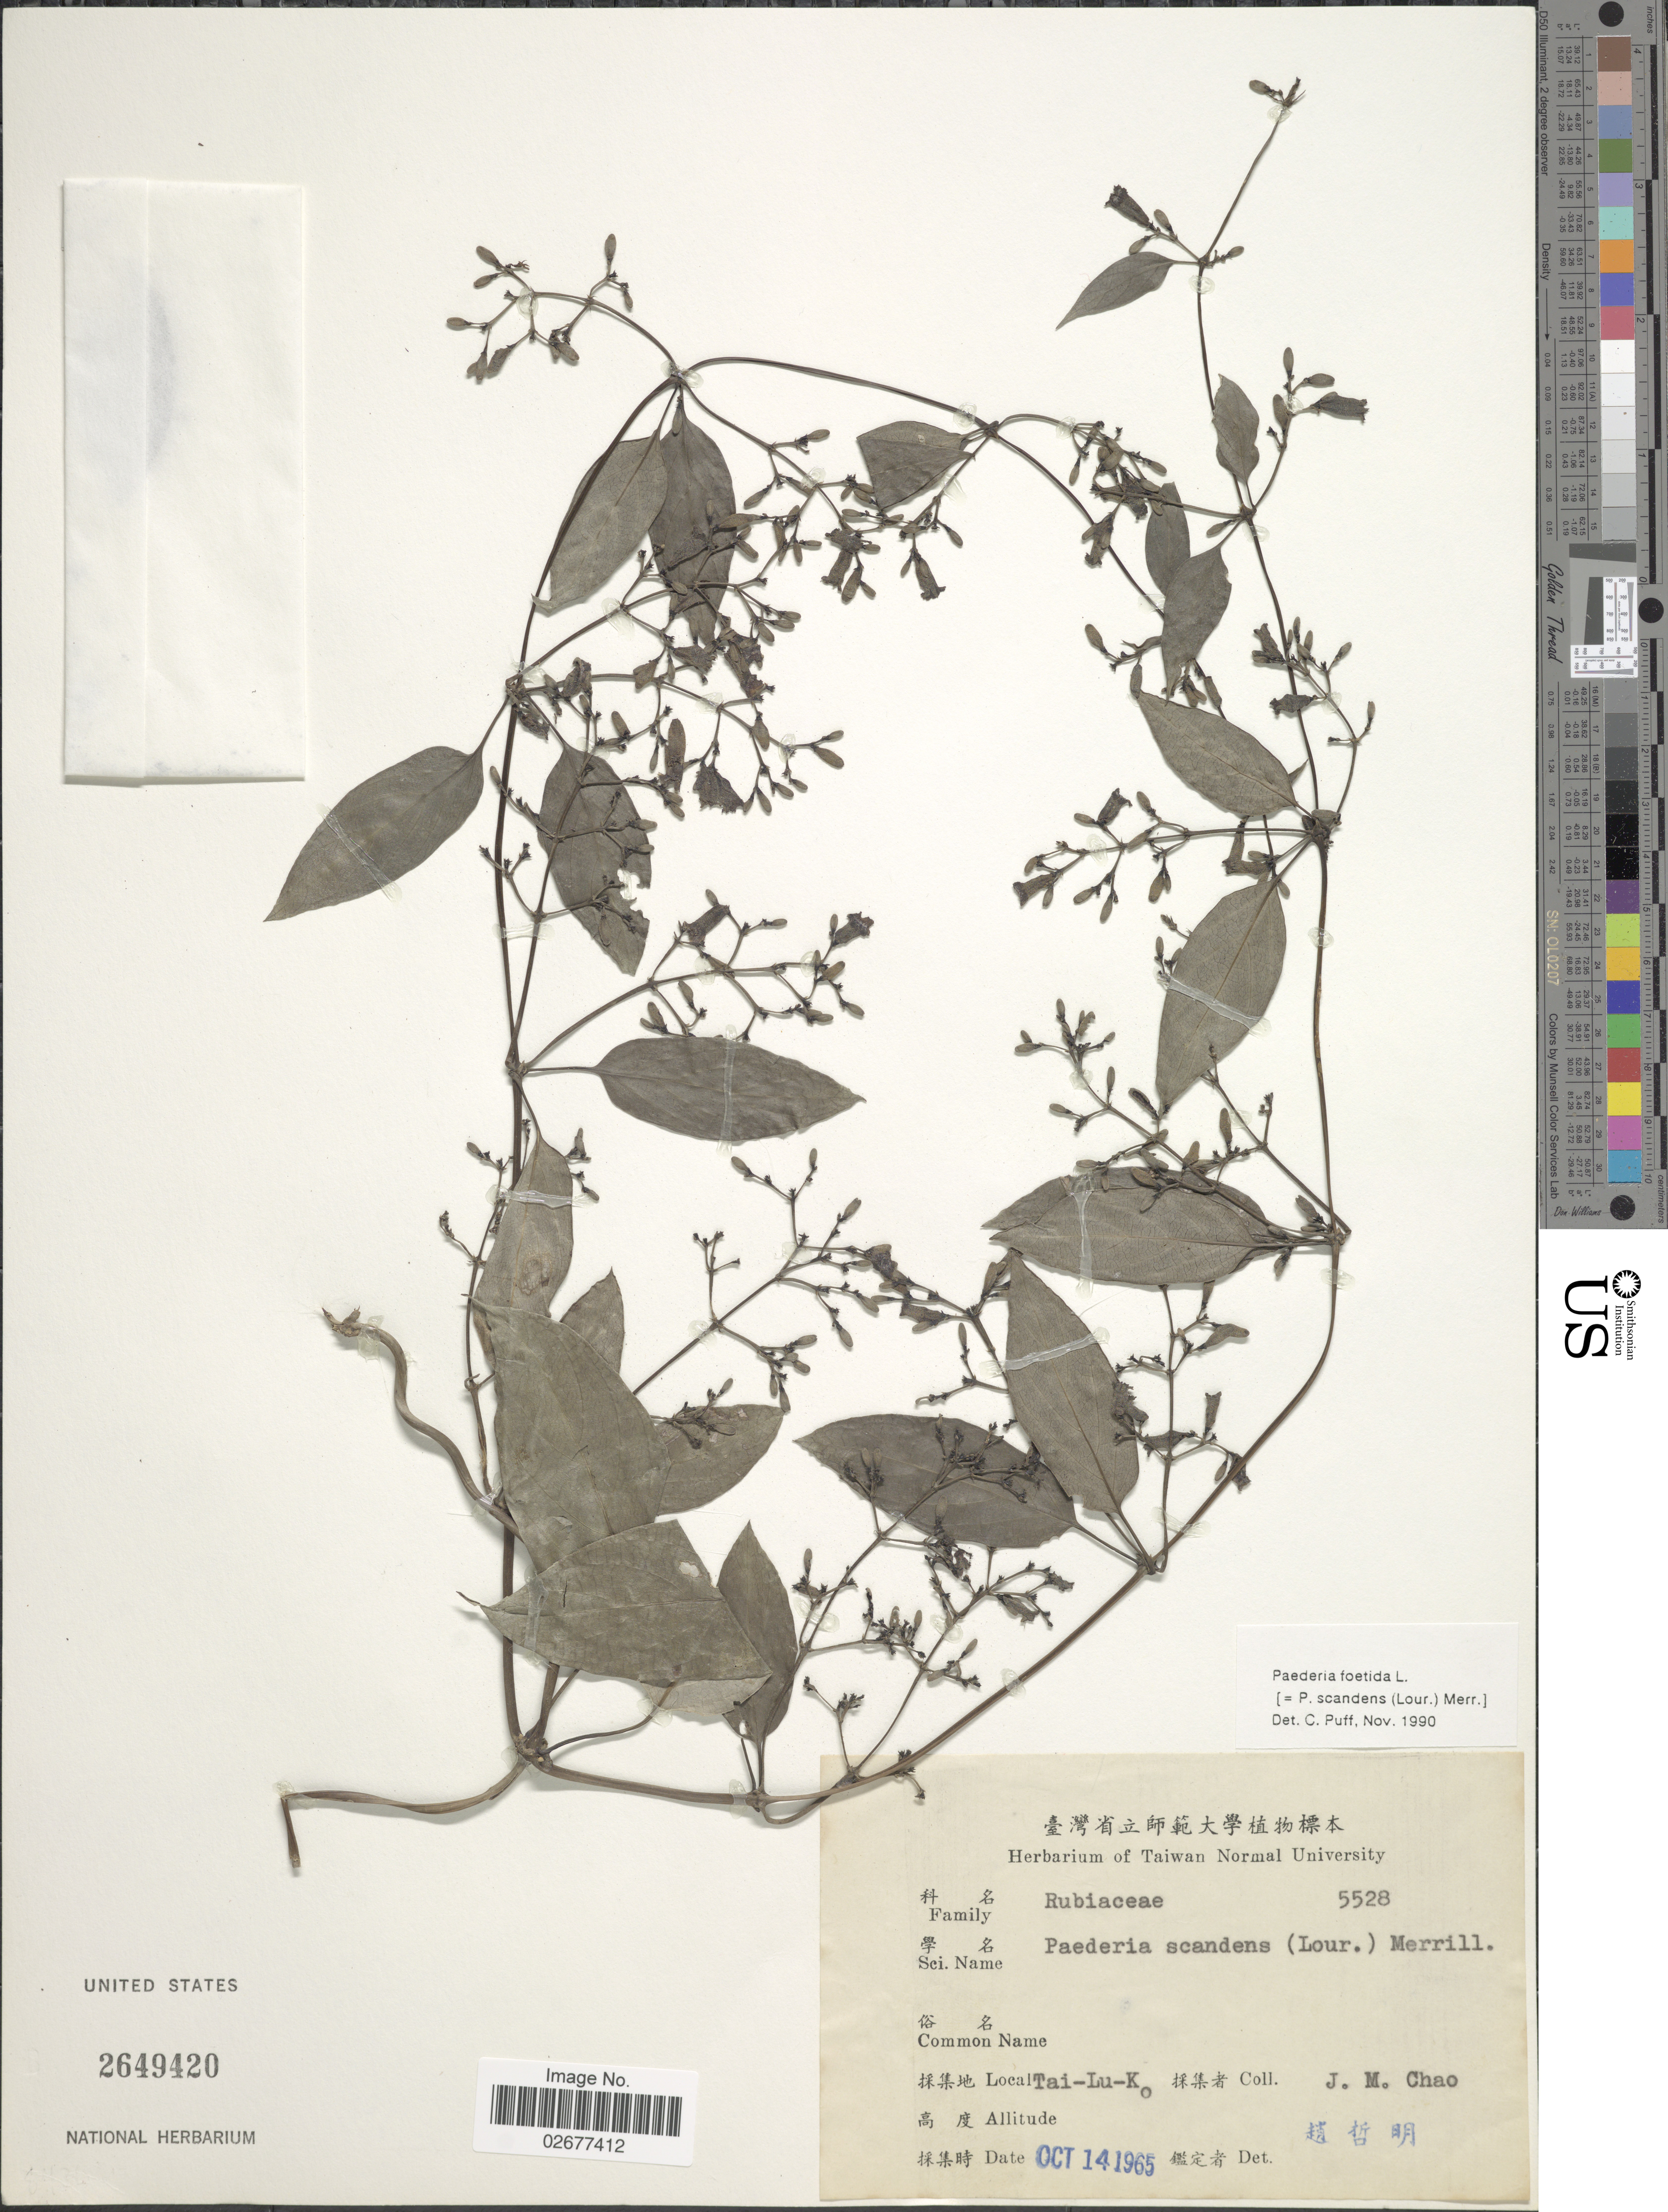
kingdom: Plantae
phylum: Tracheophyta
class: Magnoliopsida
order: Gentianales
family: Rubiaceae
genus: Paederia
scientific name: Paederia foetida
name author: L.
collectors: J. Chao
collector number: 5528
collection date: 1965-10-14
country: Taiwan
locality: Tai-Lu-Ko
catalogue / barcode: US 2649420